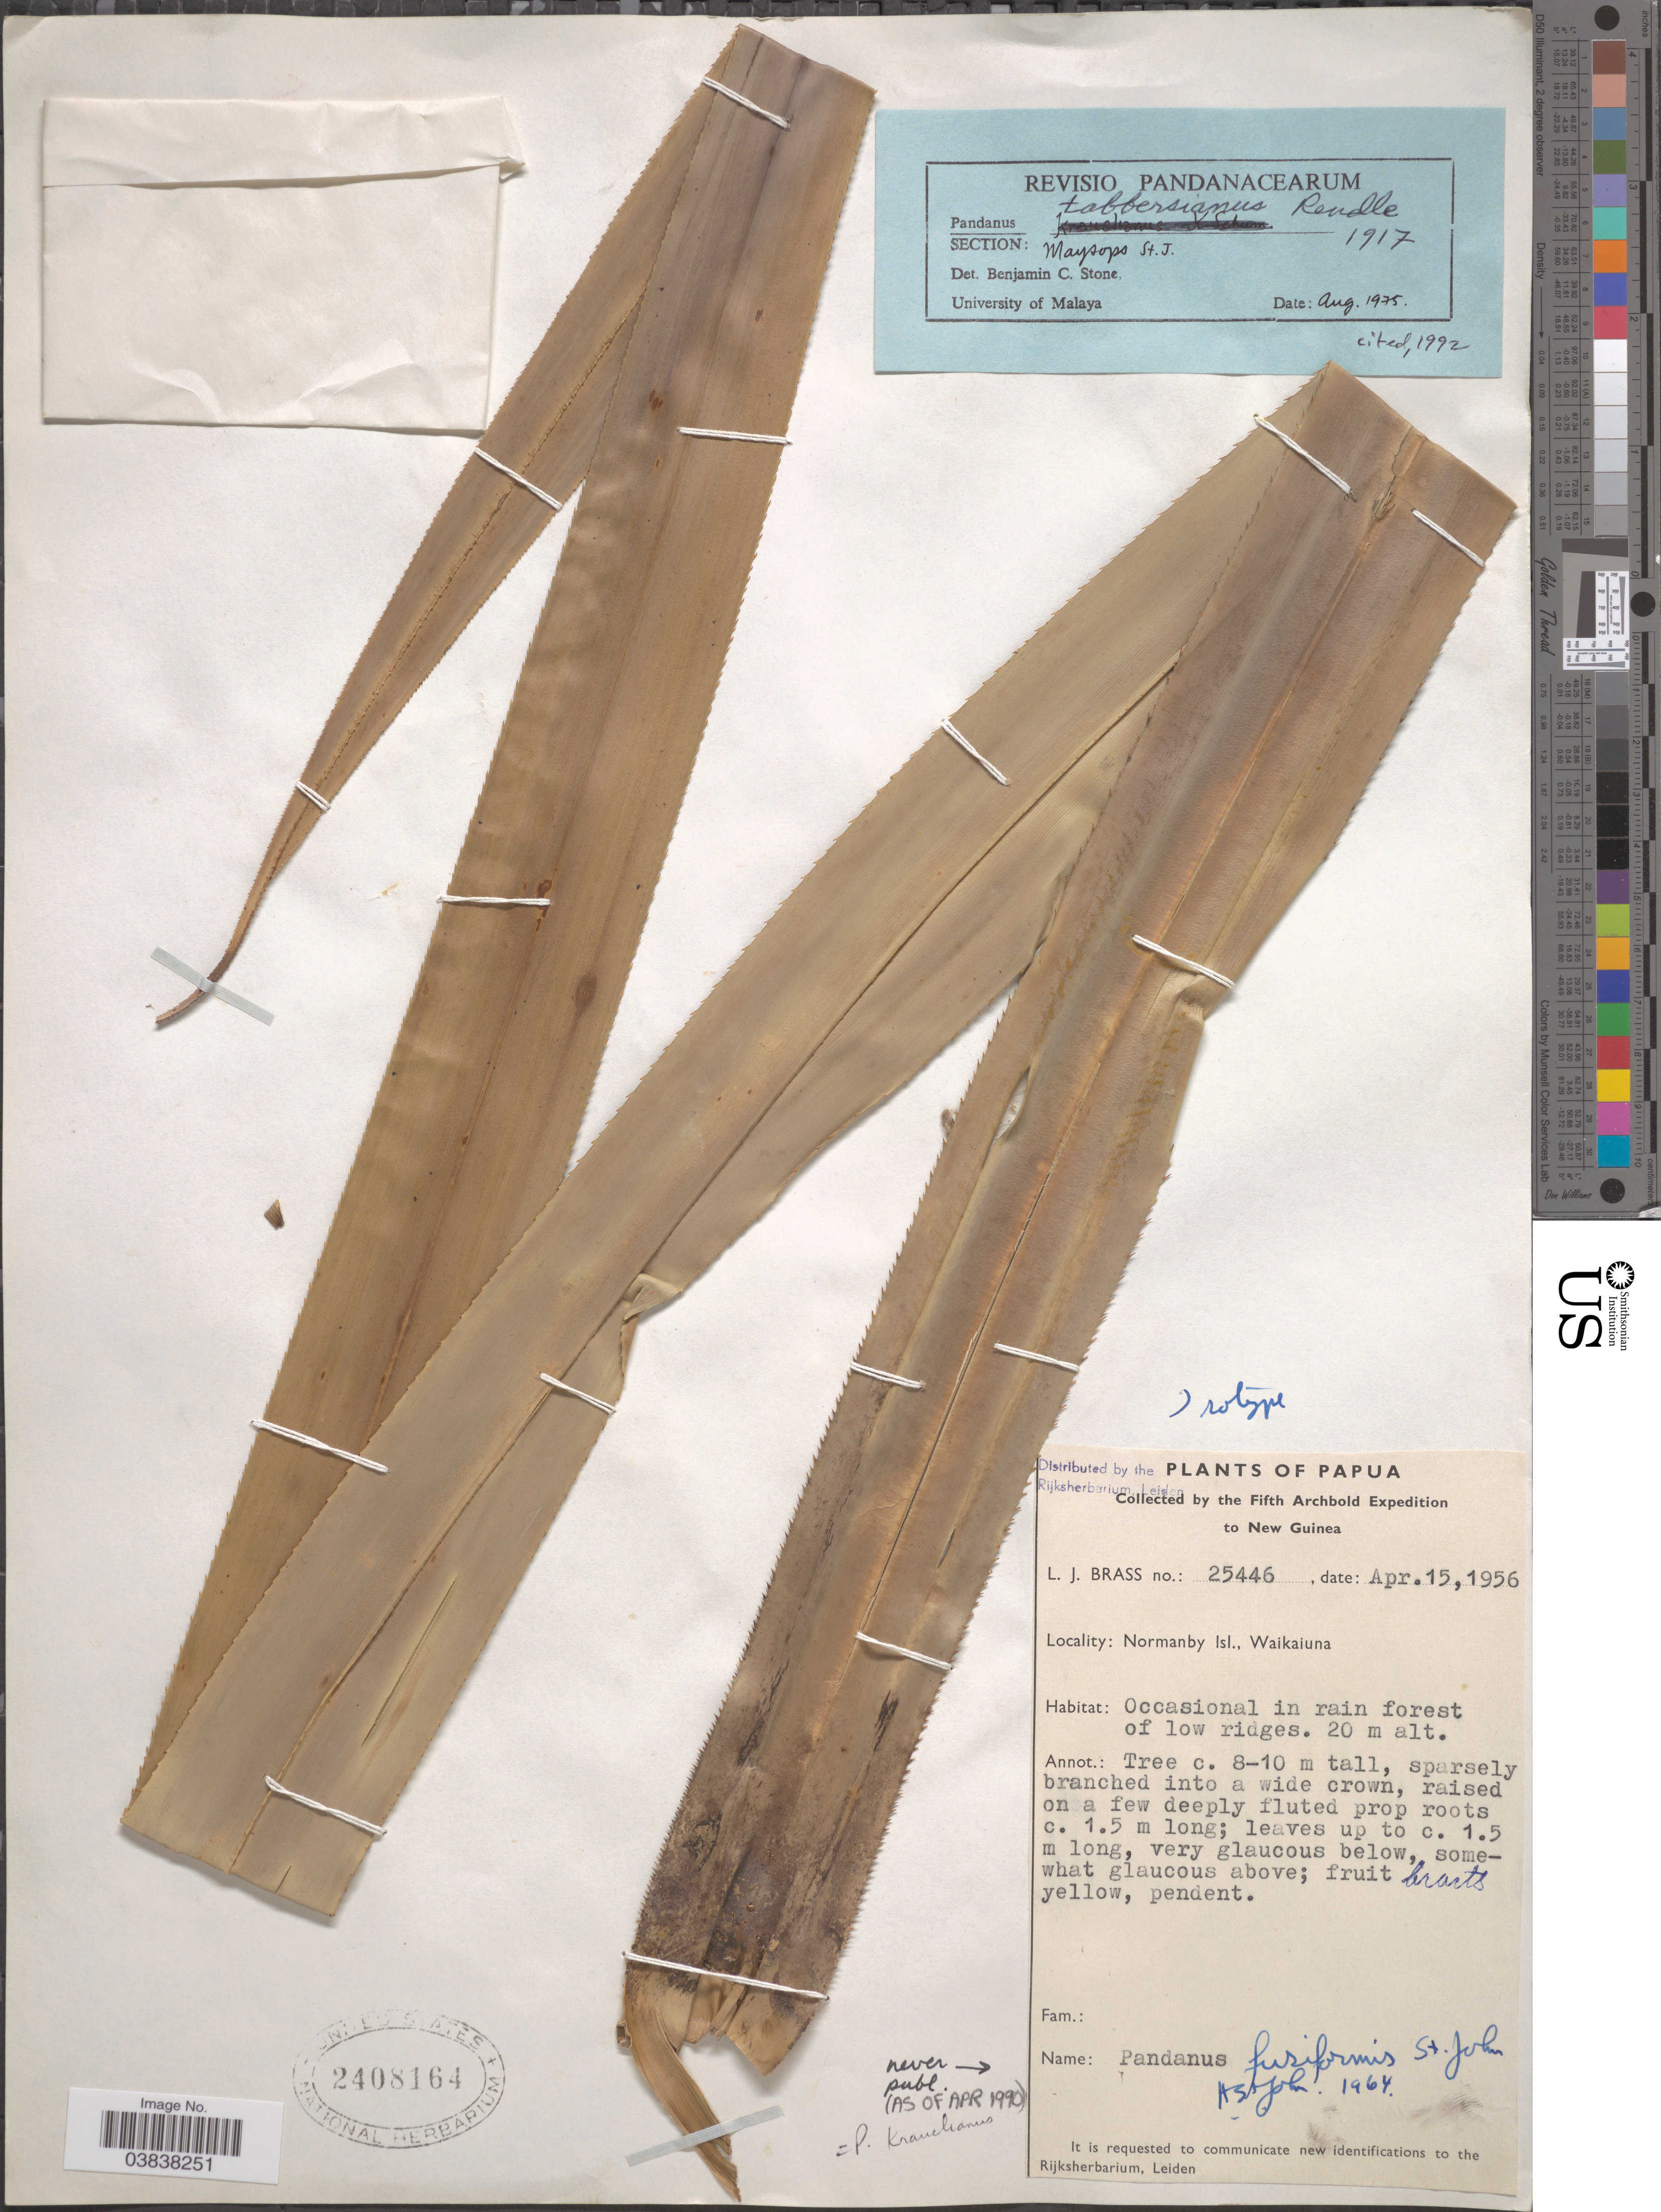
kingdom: Plantae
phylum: Tracheophyta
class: Liliopsida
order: Pandanales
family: Pandanaceae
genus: Pandanus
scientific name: Pandanus krauelianus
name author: K. Schum.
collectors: L. J. Brass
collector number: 25446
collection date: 1956-04-15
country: Papua New Guinea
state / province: Milne Bay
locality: Papua. New Guinea. Normanby Isl., Waikaiuna.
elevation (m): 20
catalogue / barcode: US 2408164